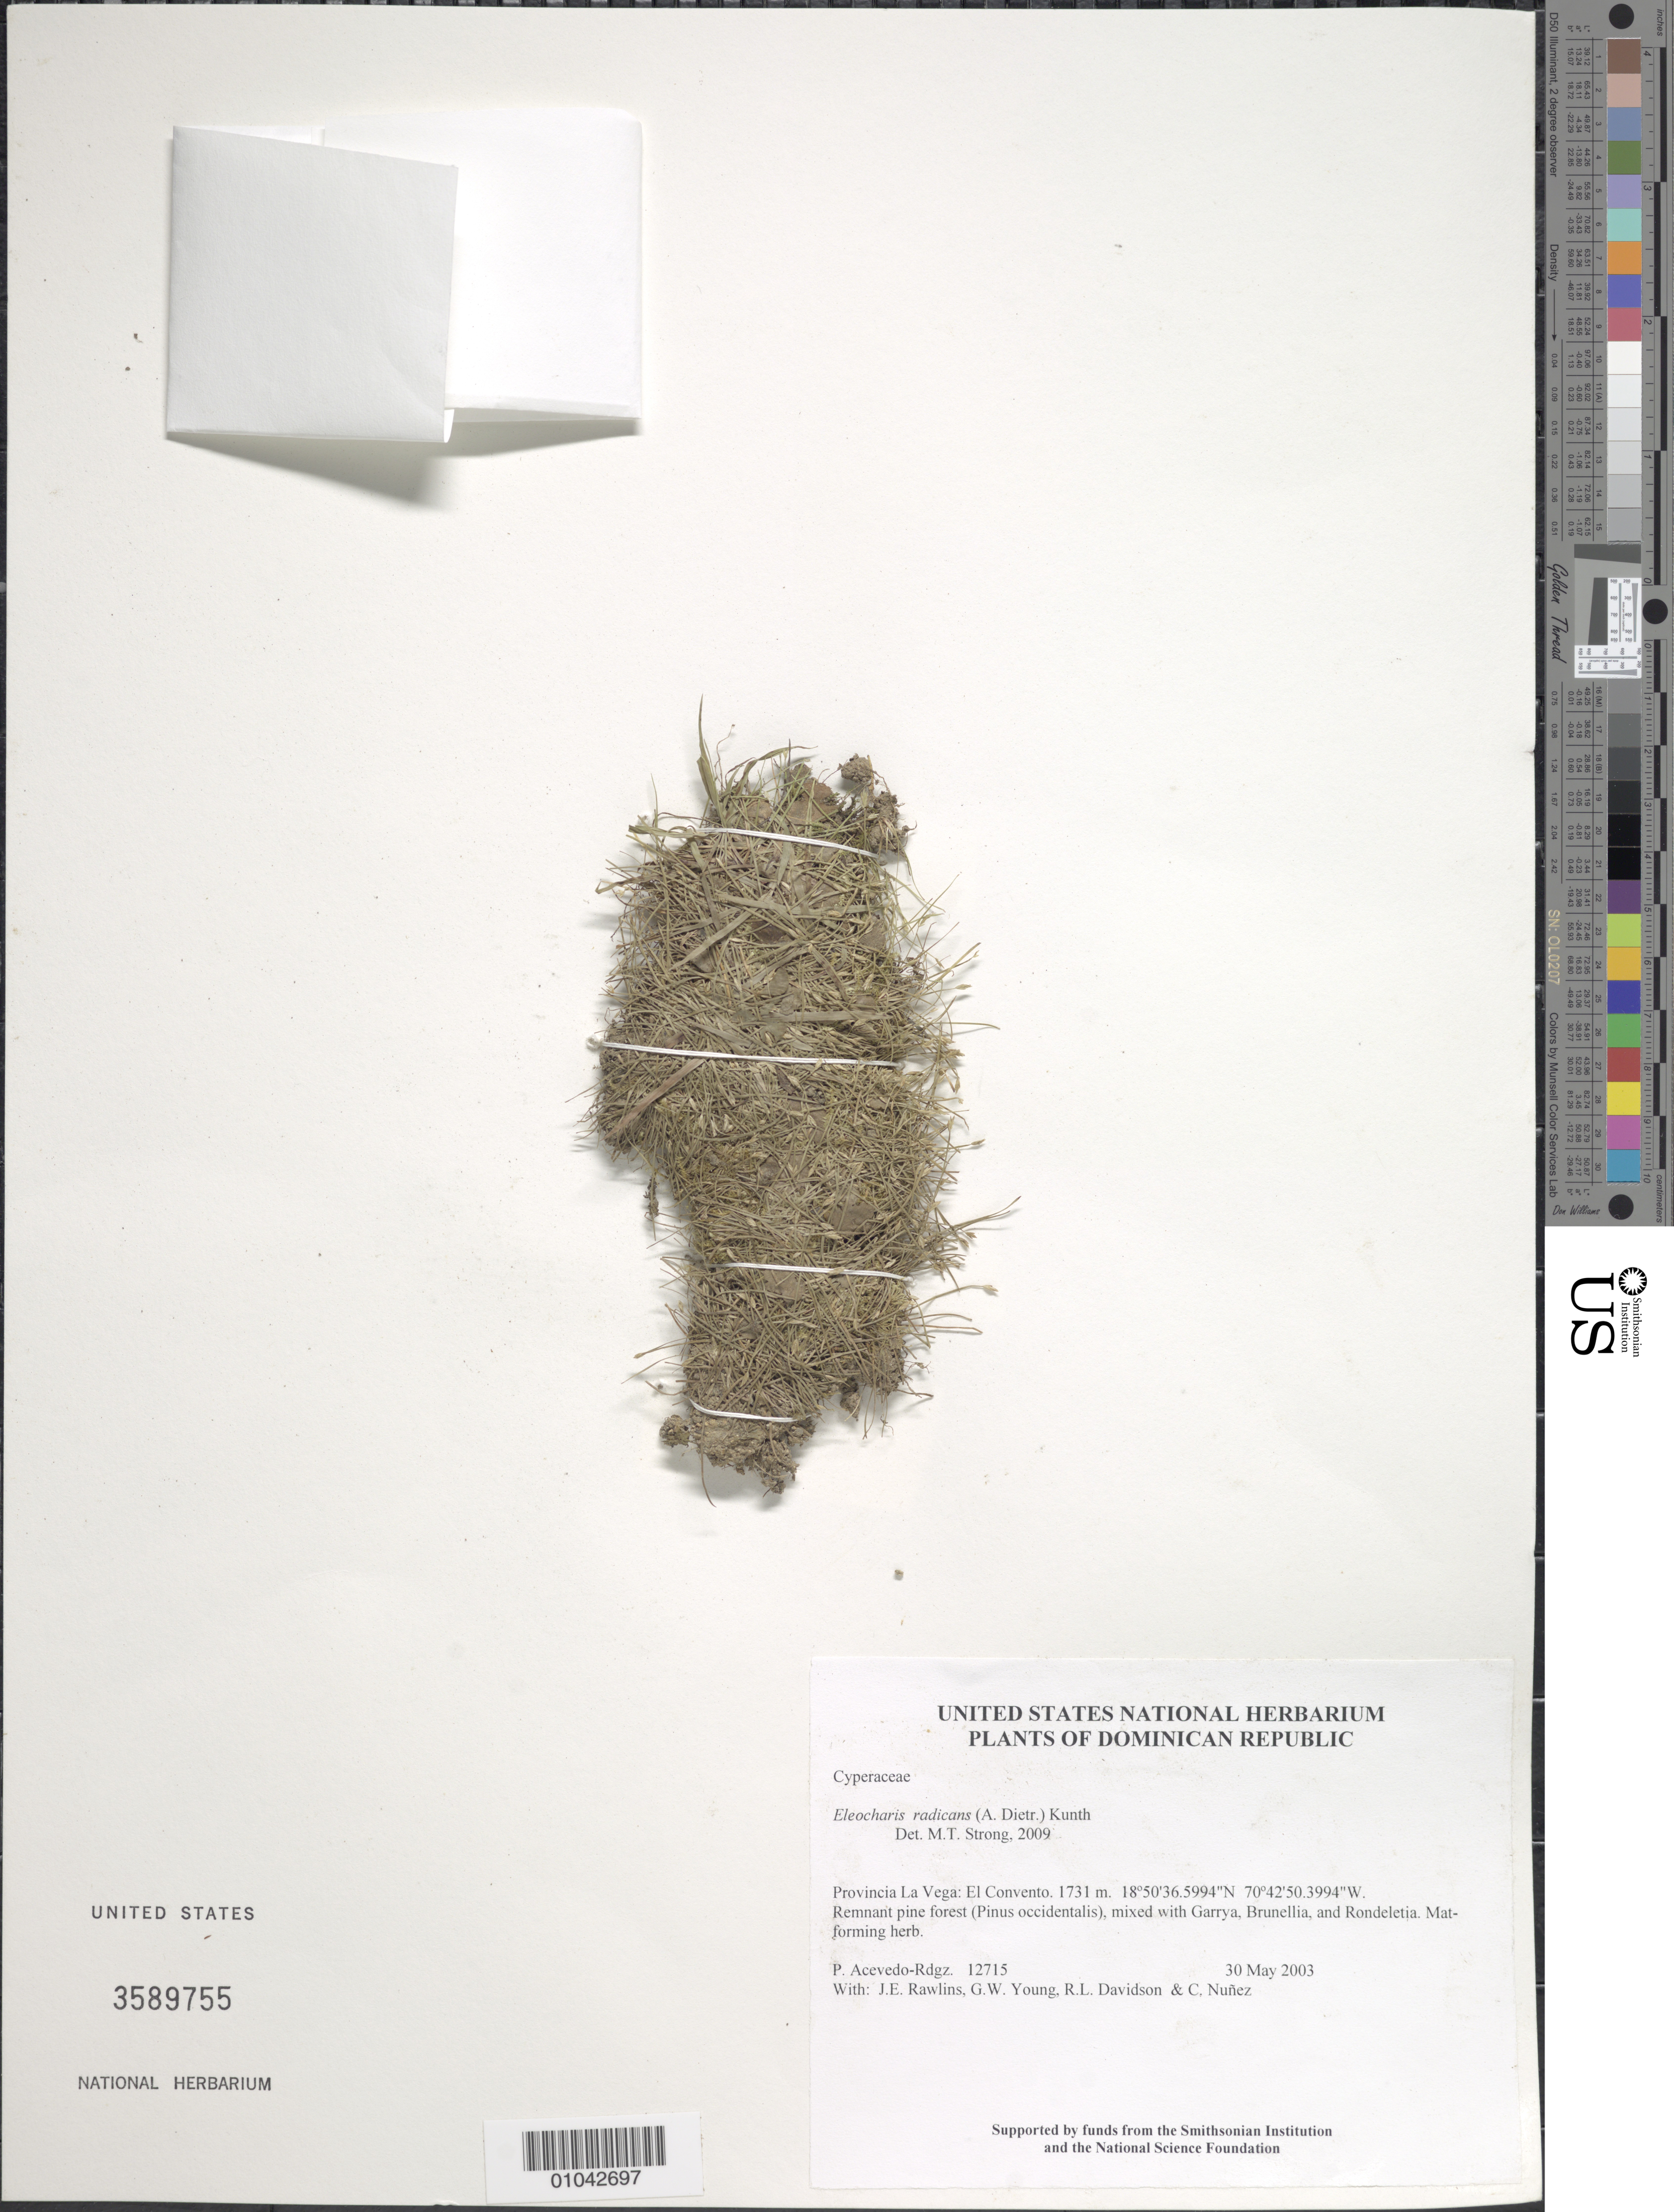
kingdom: Plantae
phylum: Tracheophyta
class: Liliopsida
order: Poales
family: Cyperaceae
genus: Eleocharis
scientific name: Eleocharis radicans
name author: (A. Dietrich) Kunth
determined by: Strong, M. T., (US), Smithsonian Institution - National Museum of Natural History (UNITED STATES)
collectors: P. Acevedo-Rodr., J. Rawlins, G. Young, R. Davidson & C. Nunez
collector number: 12715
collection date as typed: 30 May 2003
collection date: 2003-05-30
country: Dominican Republic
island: Hispaniola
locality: Provincia La Vega: El Convento.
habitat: Remnant pine forest (Pinus occidentalis), mixed with Garrya, Brunellia, and Rondeletia.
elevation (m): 1731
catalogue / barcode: US 3589755